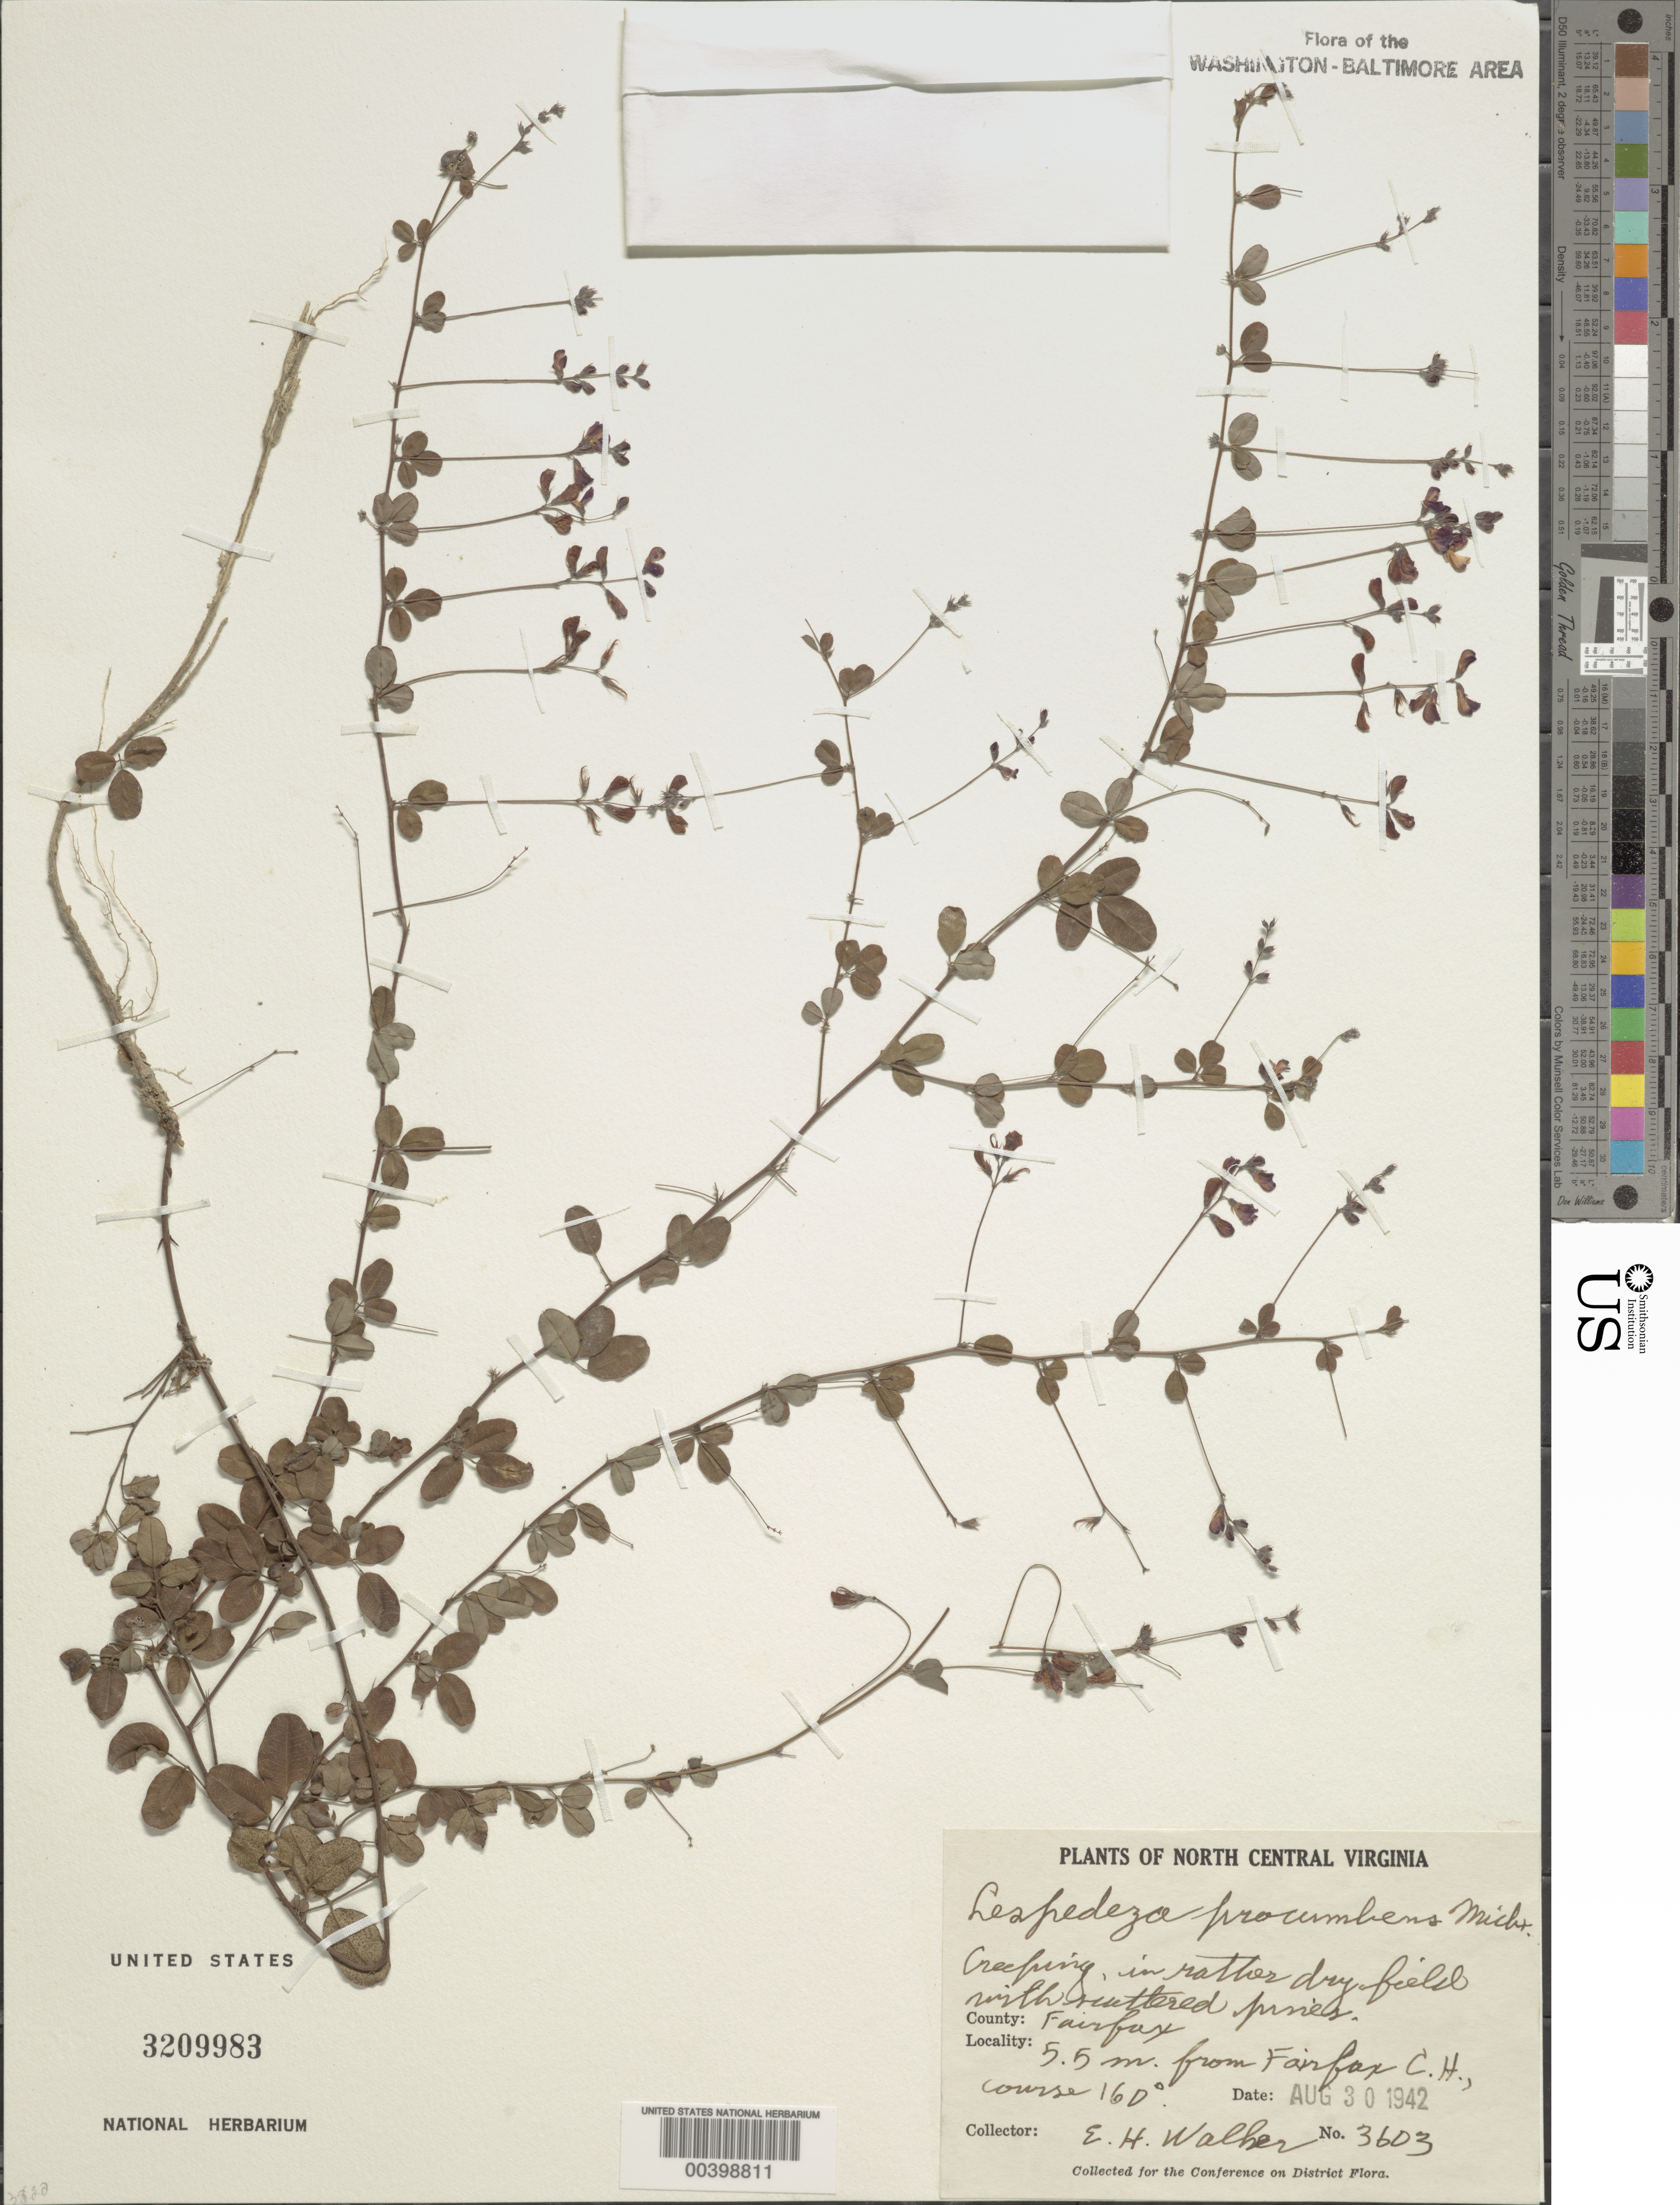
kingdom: Plantae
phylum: Tracheophyta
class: Magnoliopsida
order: Fabales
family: Fabaceae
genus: Lespedeza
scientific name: Lespedeza procumbens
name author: Michx.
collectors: E. H. Walker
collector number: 3603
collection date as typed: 30 Aug 1942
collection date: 1942-08-30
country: United States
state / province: Virginia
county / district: Fairfax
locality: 5.5 mi. from Fairfax County Court House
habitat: In dry field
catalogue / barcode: US 3209983